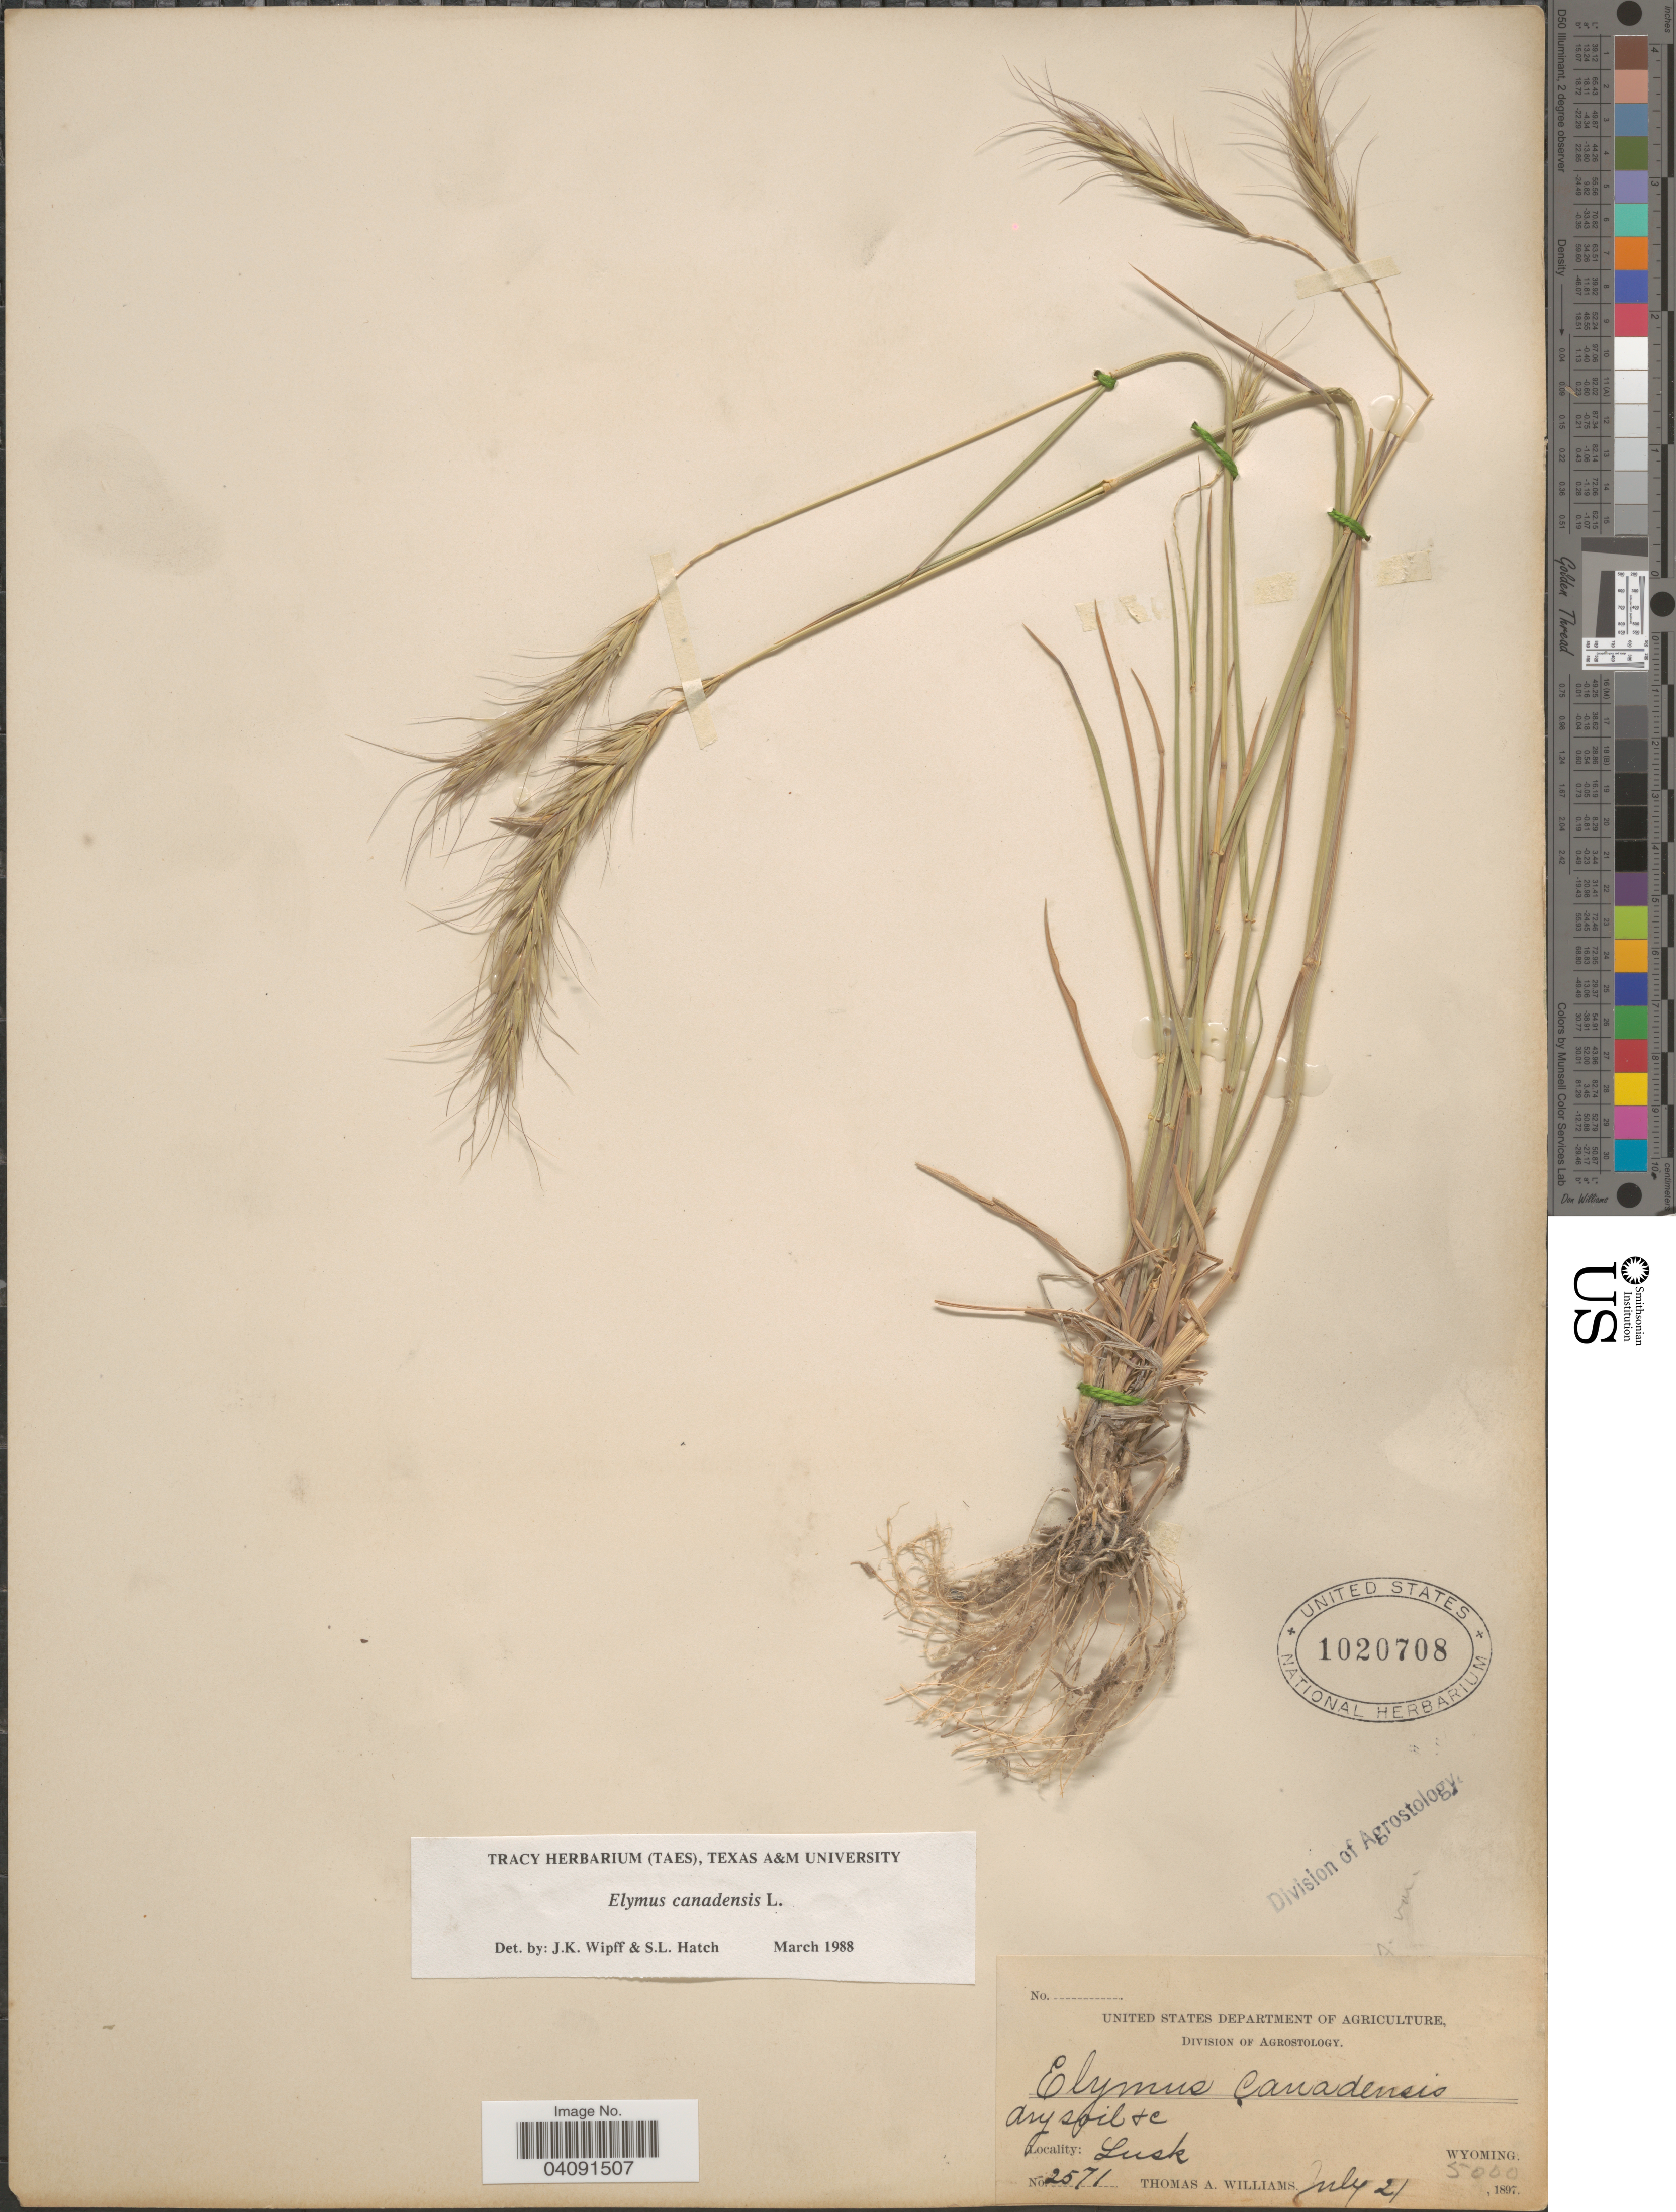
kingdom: Plantae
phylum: Tracheophyta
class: Liliopsida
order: Poales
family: Poaceae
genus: Elymus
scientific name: Elymus canadensis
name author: L.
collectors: T. A. Williams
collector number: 2571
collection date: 1897-07-21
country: United States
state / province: Wyoming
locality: Lusk.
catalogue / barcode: US 1020708